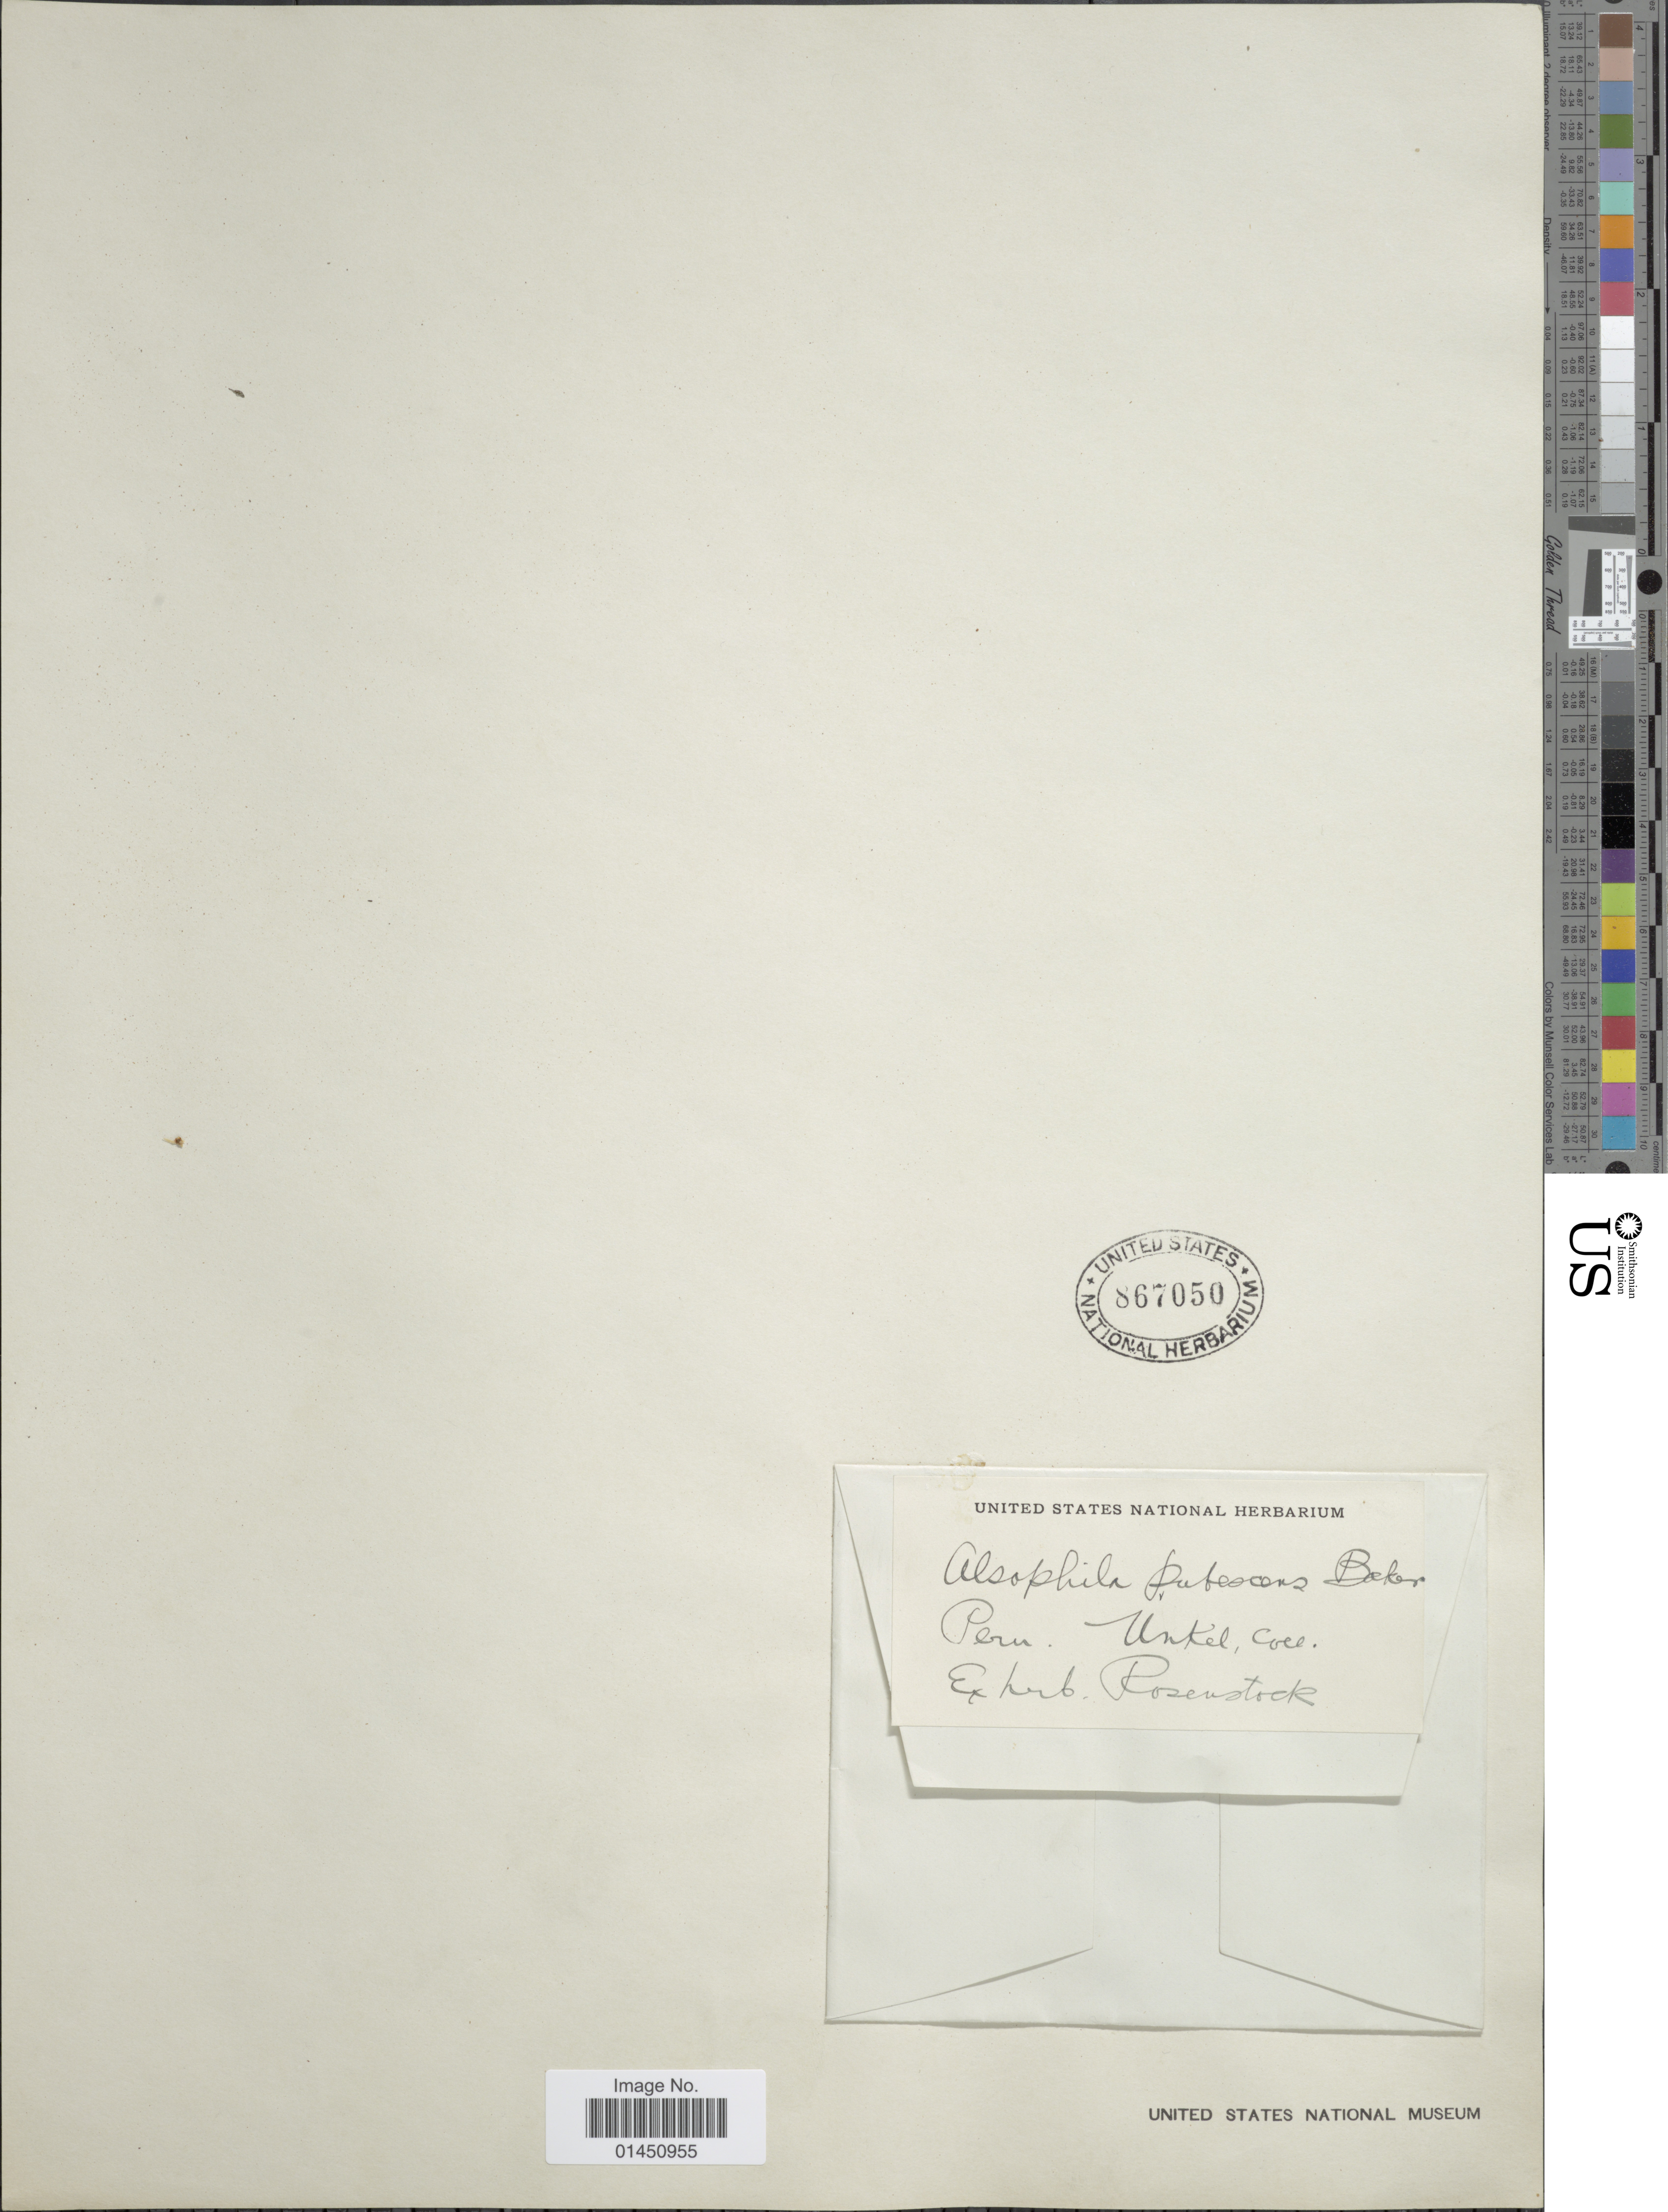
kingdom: Plantae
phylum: Tracheophyta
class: Polypodiopsida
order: Cyatheales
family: Cyatheaceae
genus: Cyathea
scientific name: Cyathea bipinnatifida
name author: (Baker) Domin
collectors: Unkel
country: Peru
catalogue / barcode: US 867050